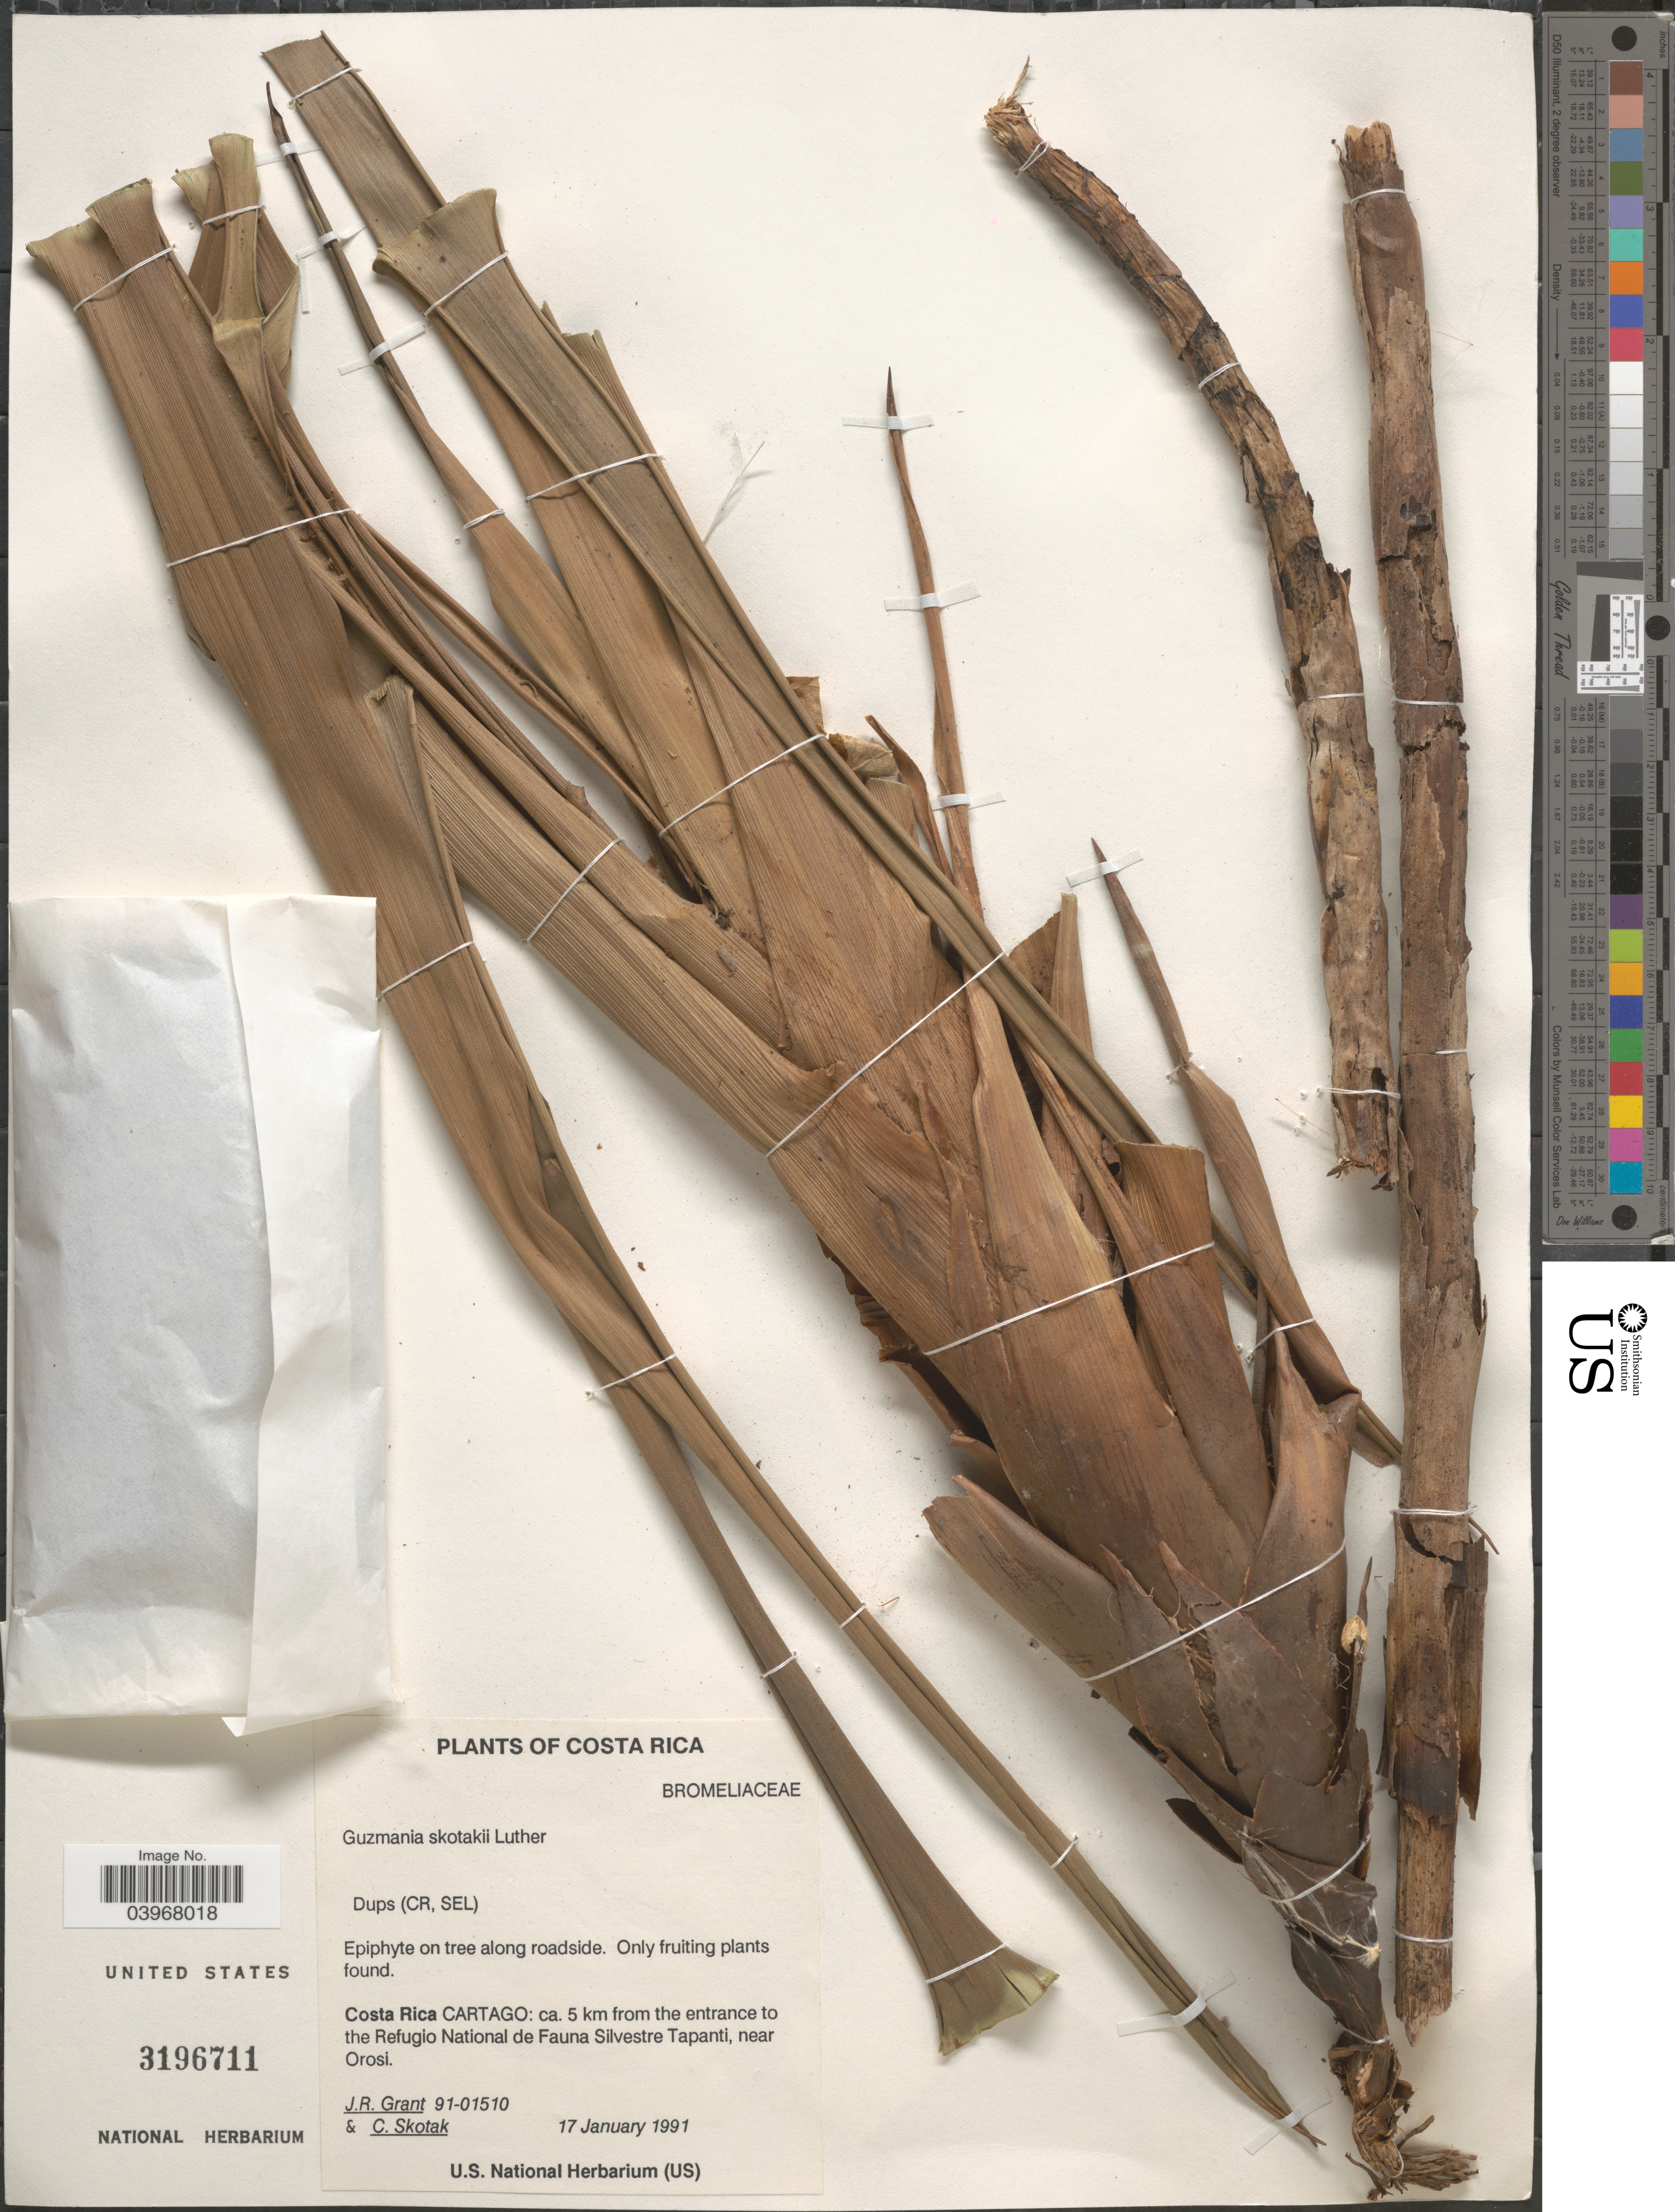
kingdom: Plantae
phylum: Tracheophyta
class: Liliopsida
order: Poales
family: Bromeliaceae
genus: Guzmania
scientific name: Guzmania skotakii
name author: H.E. Luther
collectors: J. Grant & C. Skotak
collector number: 91-01510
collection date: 1991-01-17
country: Costa Rica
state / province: Cartago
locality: Ca. 5 km from the entrance to the Refugio National de Fauna Silvestre Tapanti, near Orosi.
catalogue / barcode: US 3196711